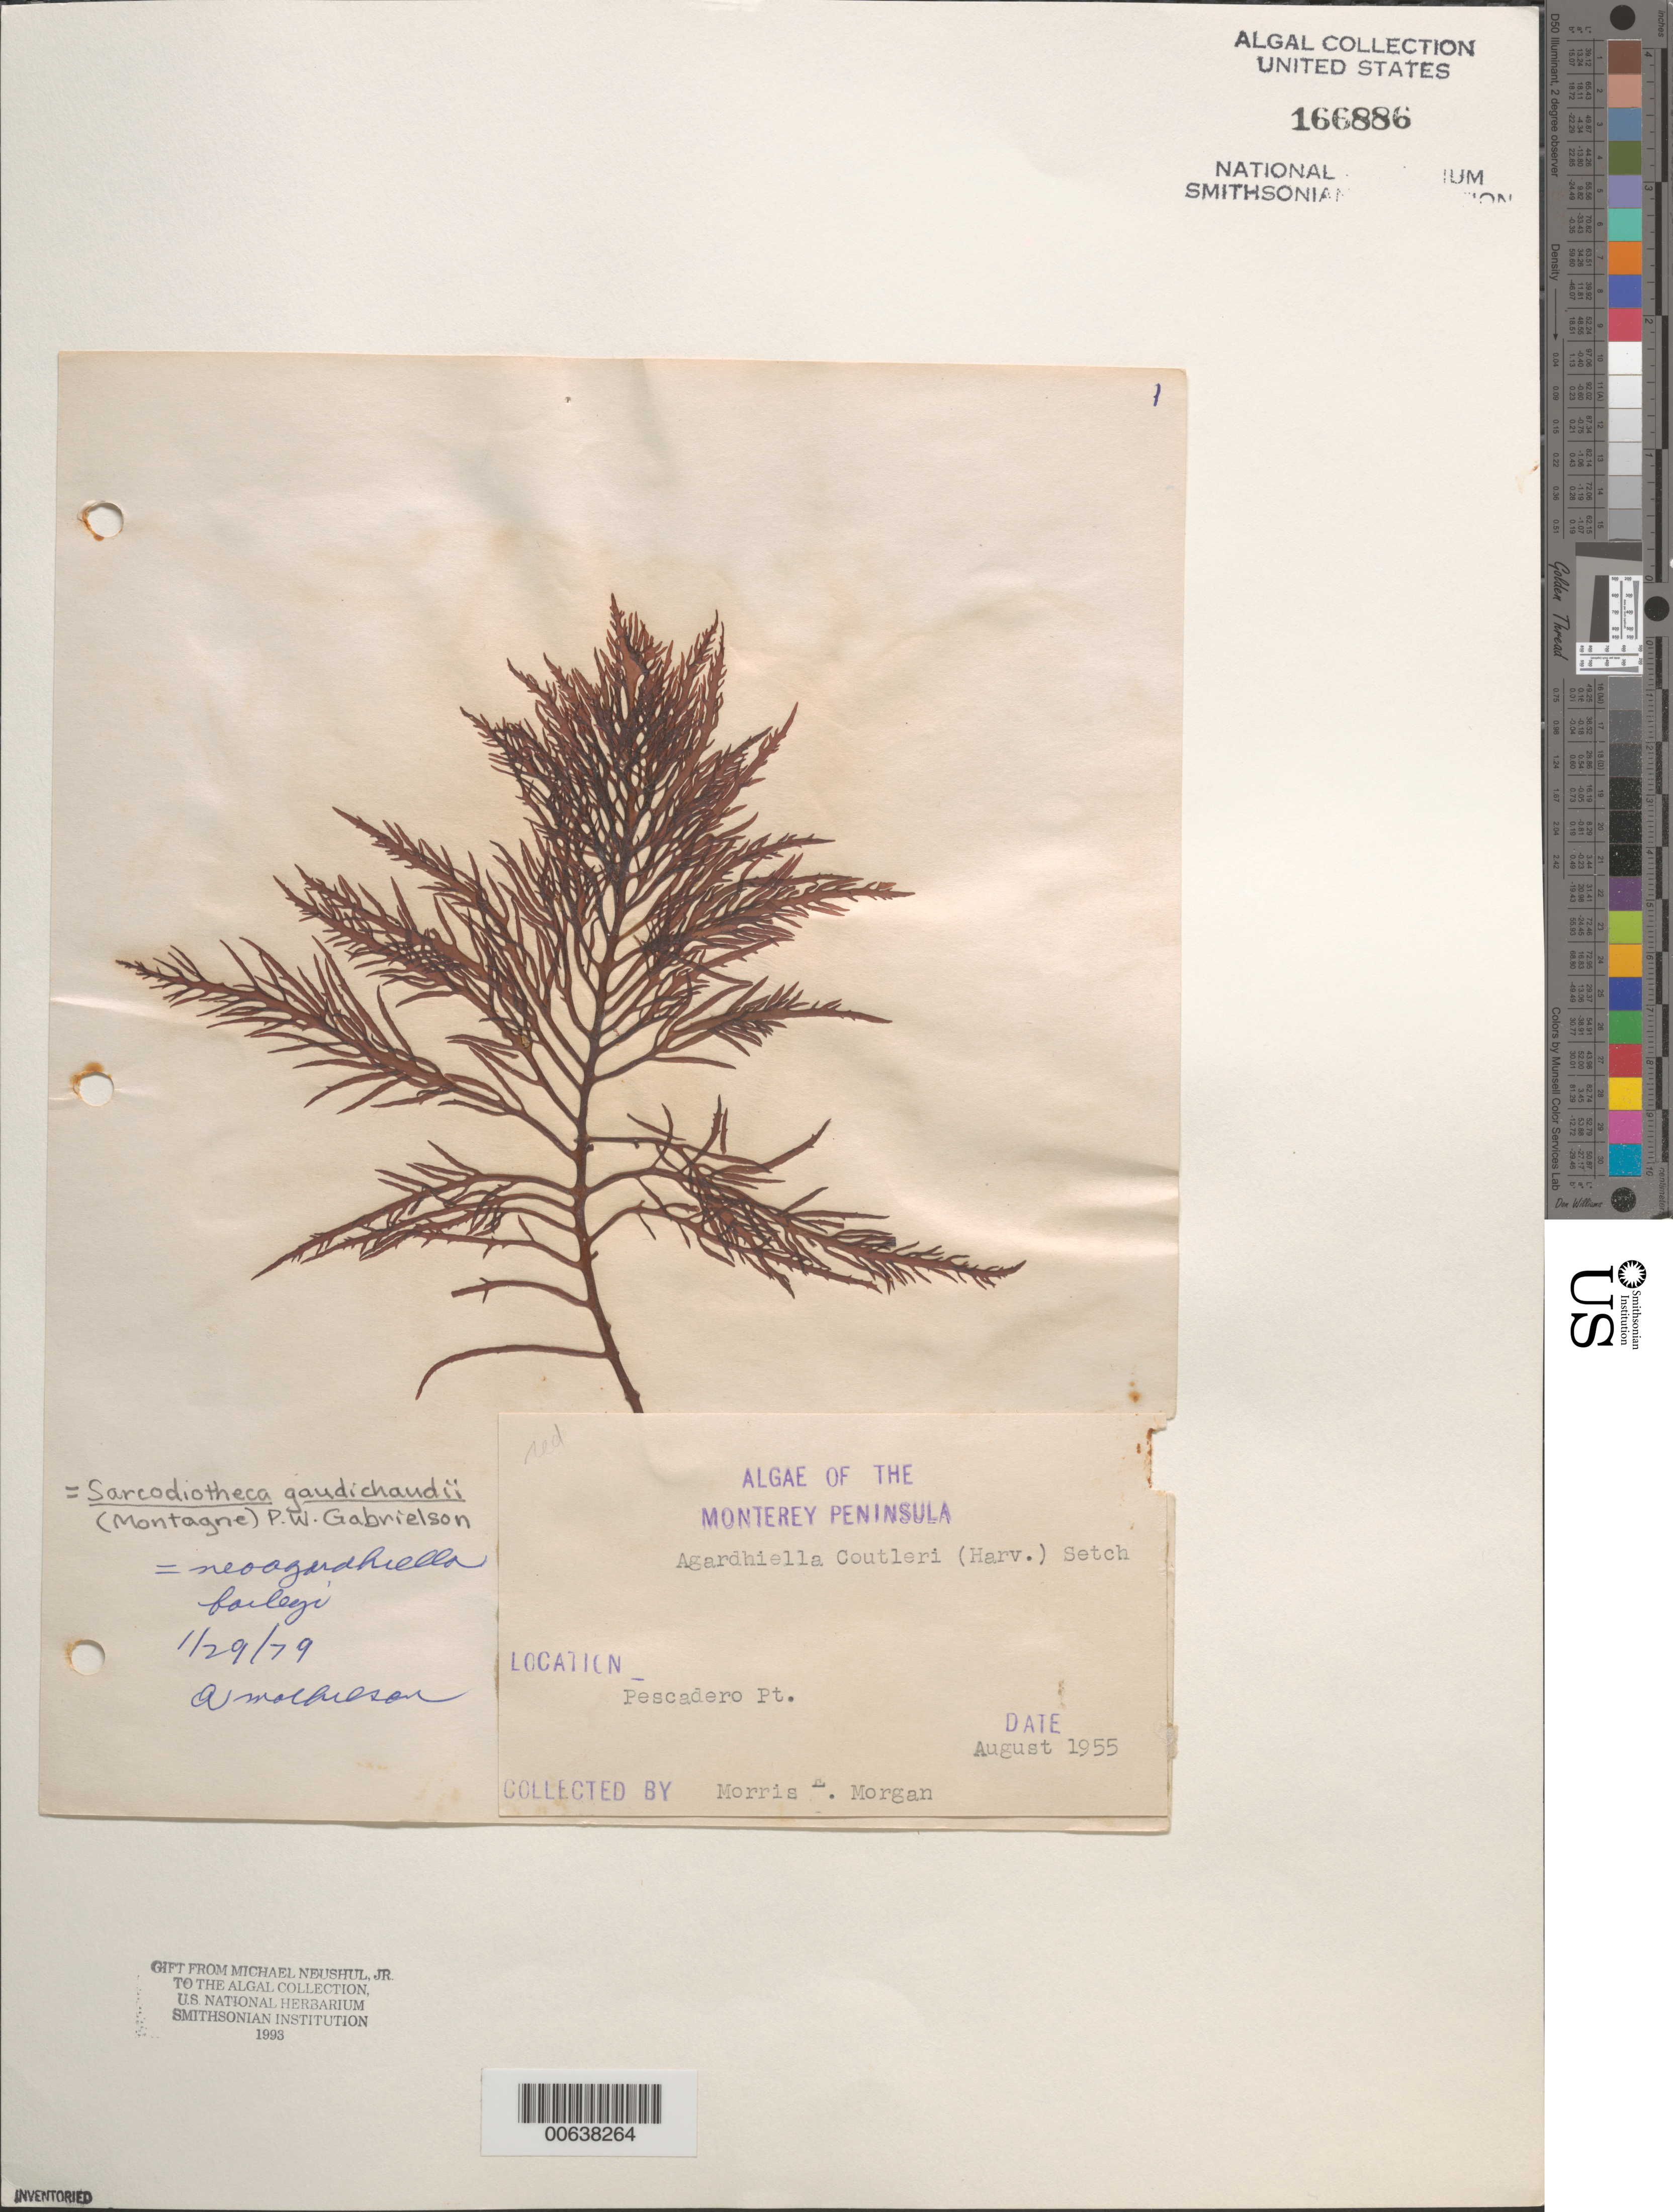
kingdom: Plantae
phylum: Rhodophyta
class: Florideophyceae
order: Gigartinales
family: Solieriaceae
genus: Sarcodiotheca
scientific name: Sarcodiotheca gaudichaudii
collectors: M. Morgan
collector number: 1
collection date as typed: Aug 1955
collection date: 1955-08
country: United States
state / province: California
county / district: Monterey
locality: Pescadero Point, Monterey Peninsula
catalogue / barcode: US 166886